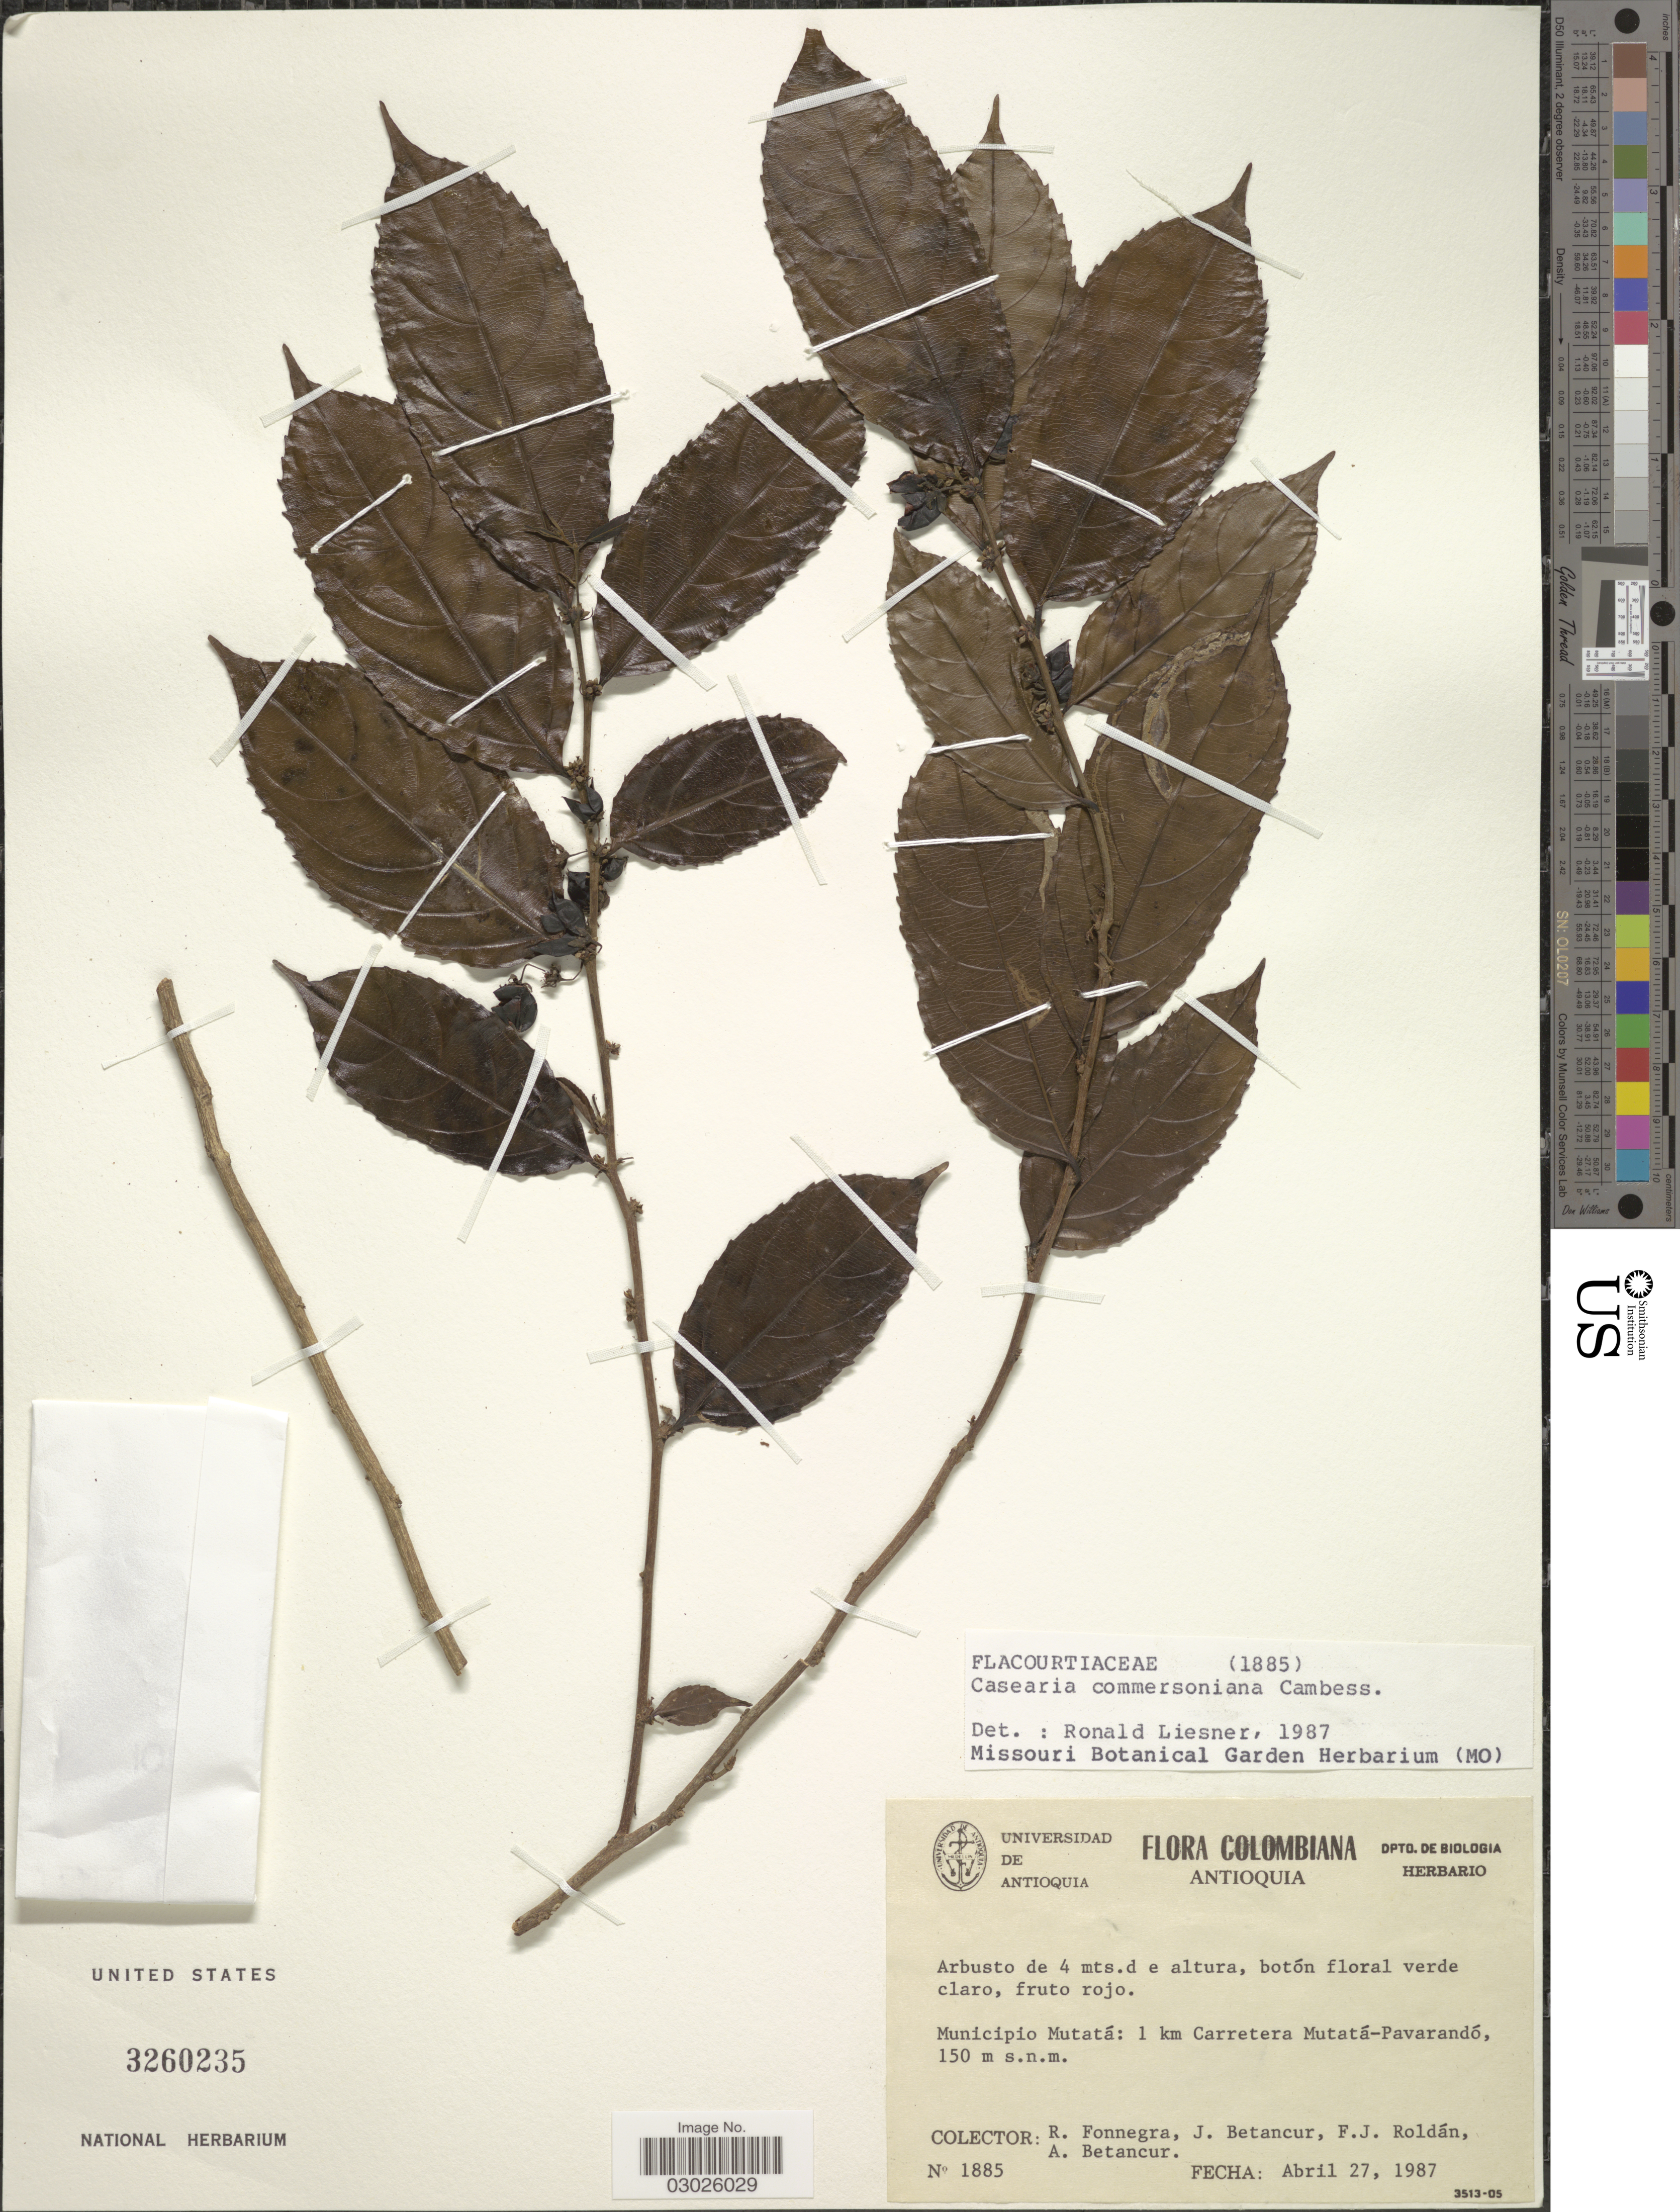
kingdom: Plantae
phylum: Tracheophyta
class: Magnoliopsida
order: Malpighiales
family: Salicaceae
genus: Piparea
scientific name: Piparea dentata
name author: Aubl.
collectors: R. Fonnegra G., J. Betancur, F. J. Roldán & A. Betancur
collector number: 1885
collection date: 1987-04-27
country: Colombia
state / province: Antioquia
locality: Municipio Mutatá: 1 km Carretera Mutatá-Pavarandó.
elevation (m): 150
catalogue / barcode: US 3260235